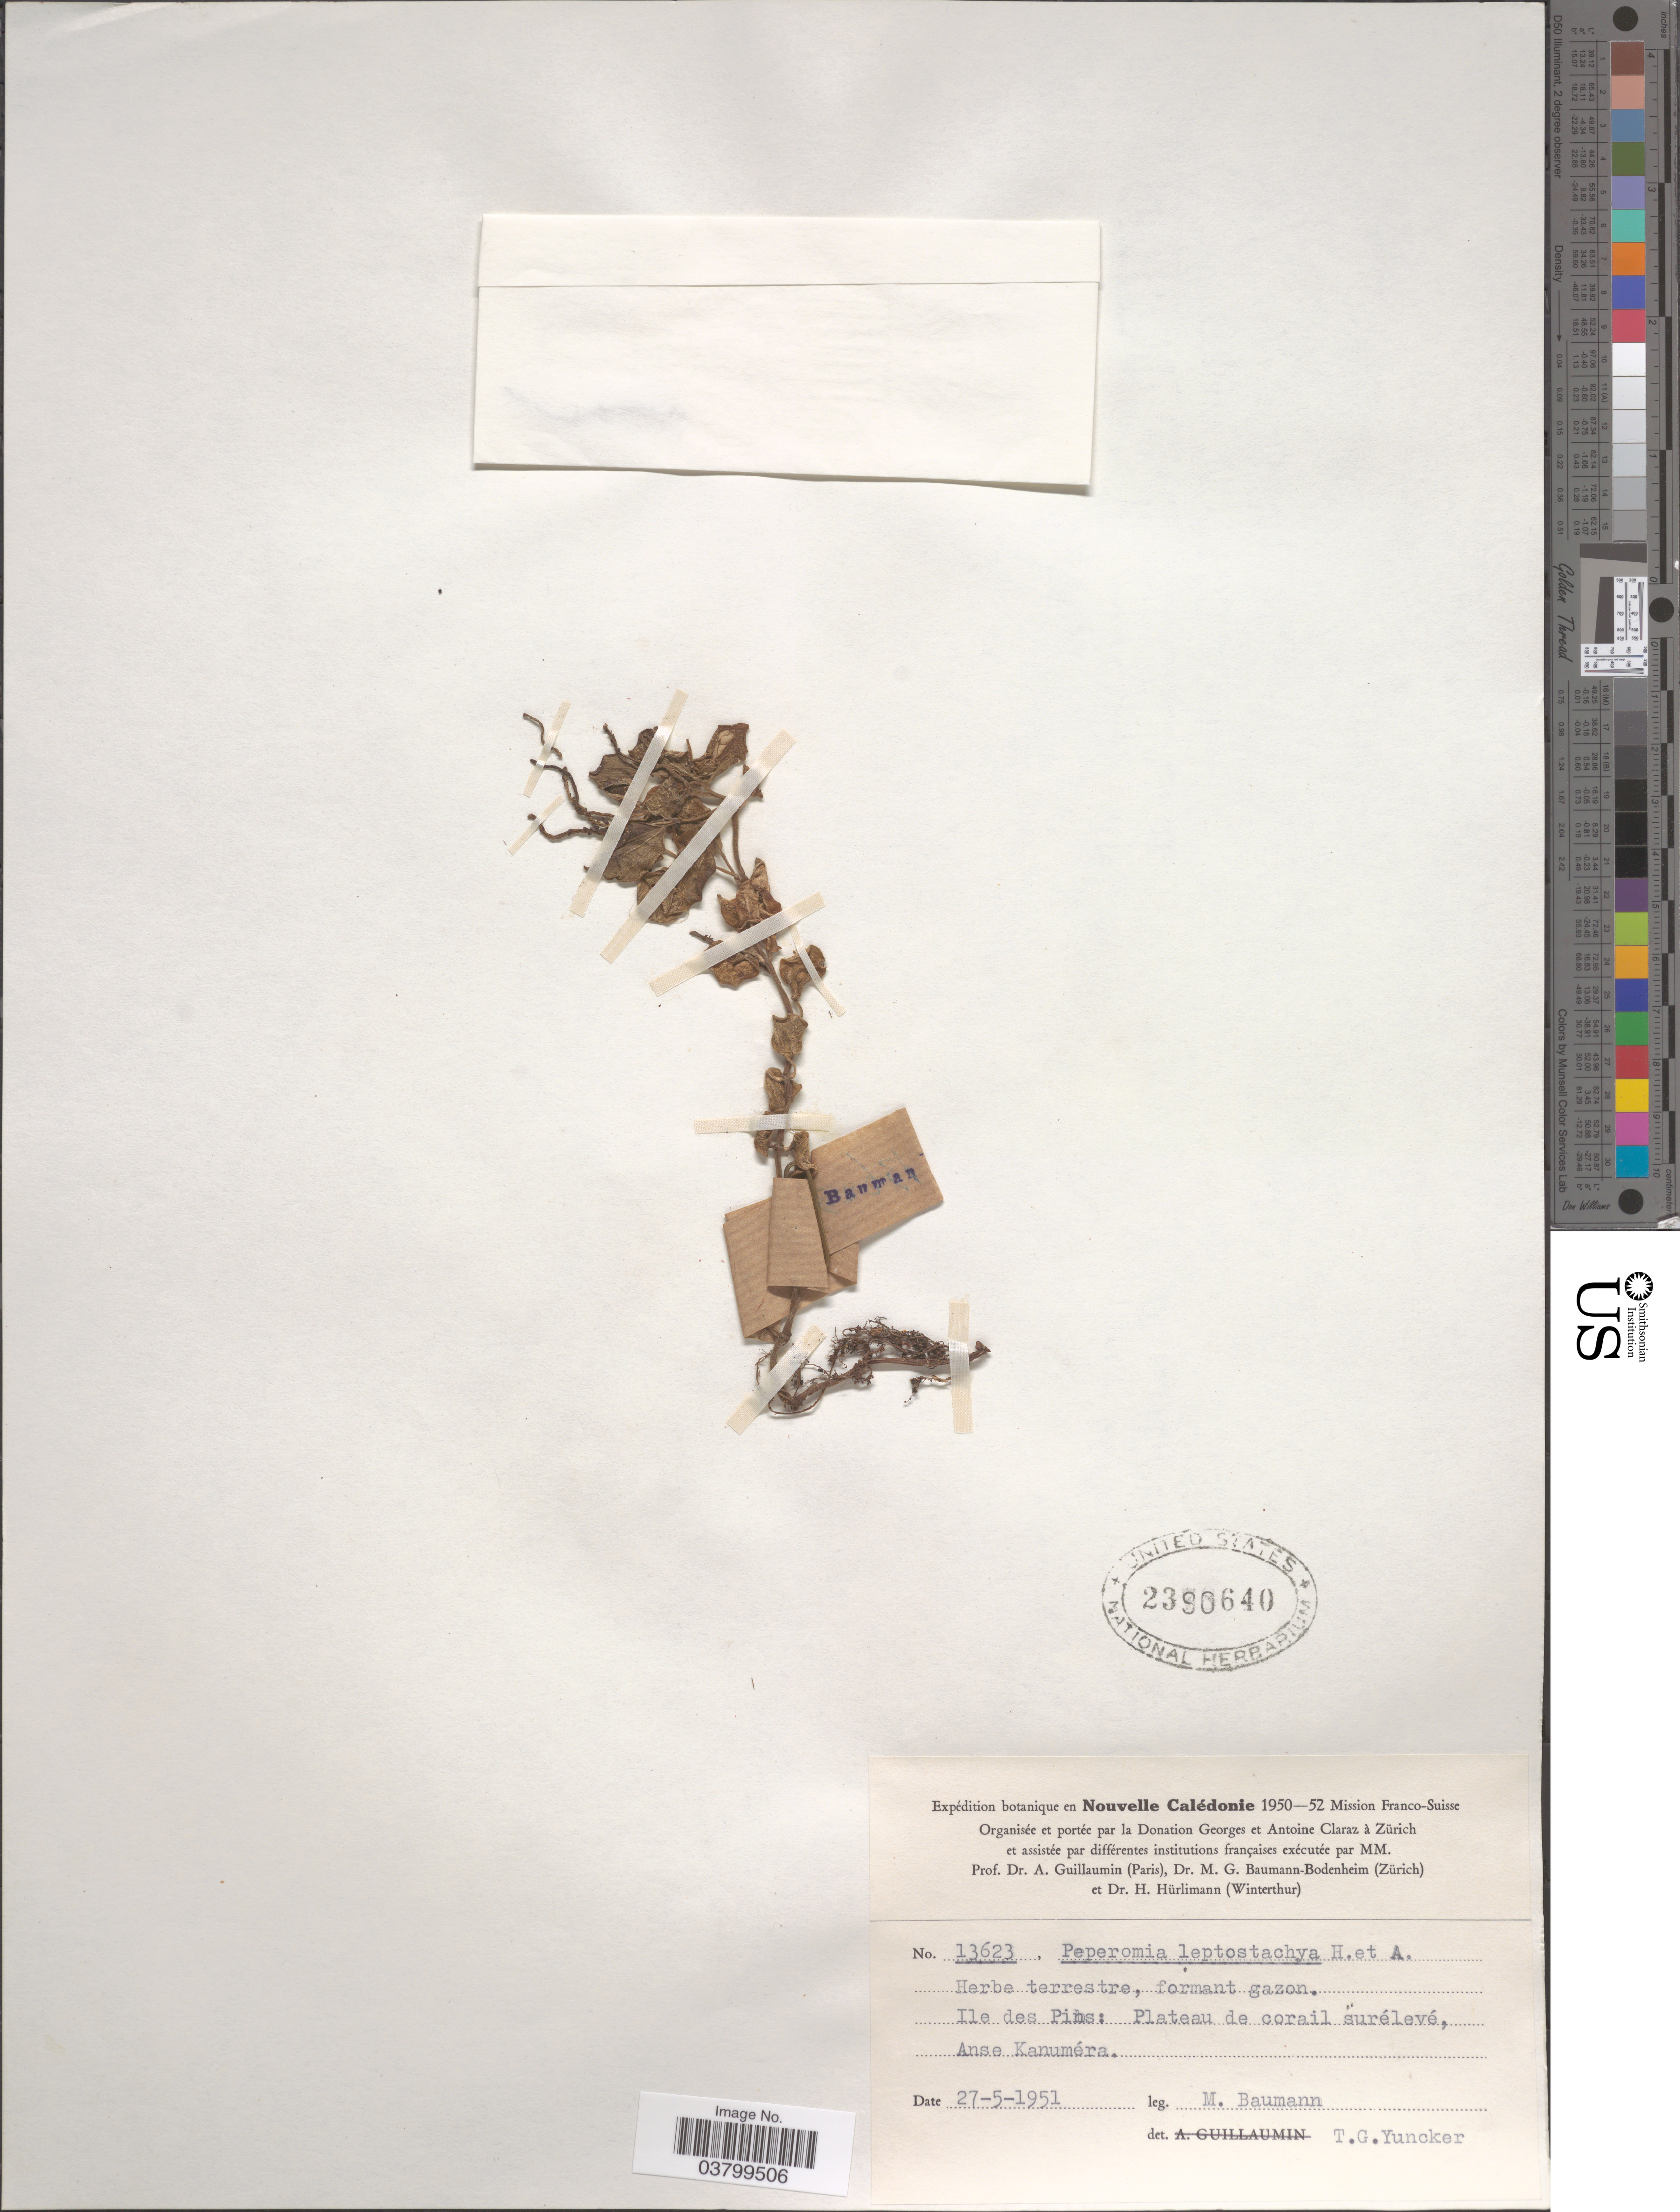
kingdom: Plantae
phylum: Tracheophyta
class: Magnoliopsida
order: Piperales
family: Piperaceae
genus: Peperomia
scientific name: Peperomia leptostachya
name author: Hook. & Arn.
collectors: M. Baumann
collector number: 13623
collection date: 1951-05-27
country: New Caledonia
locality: Nouvelle Calédonie: Iles des Pins: Plateau de corail surélevé, Anse Kanuméra.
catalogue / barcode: US 2390640